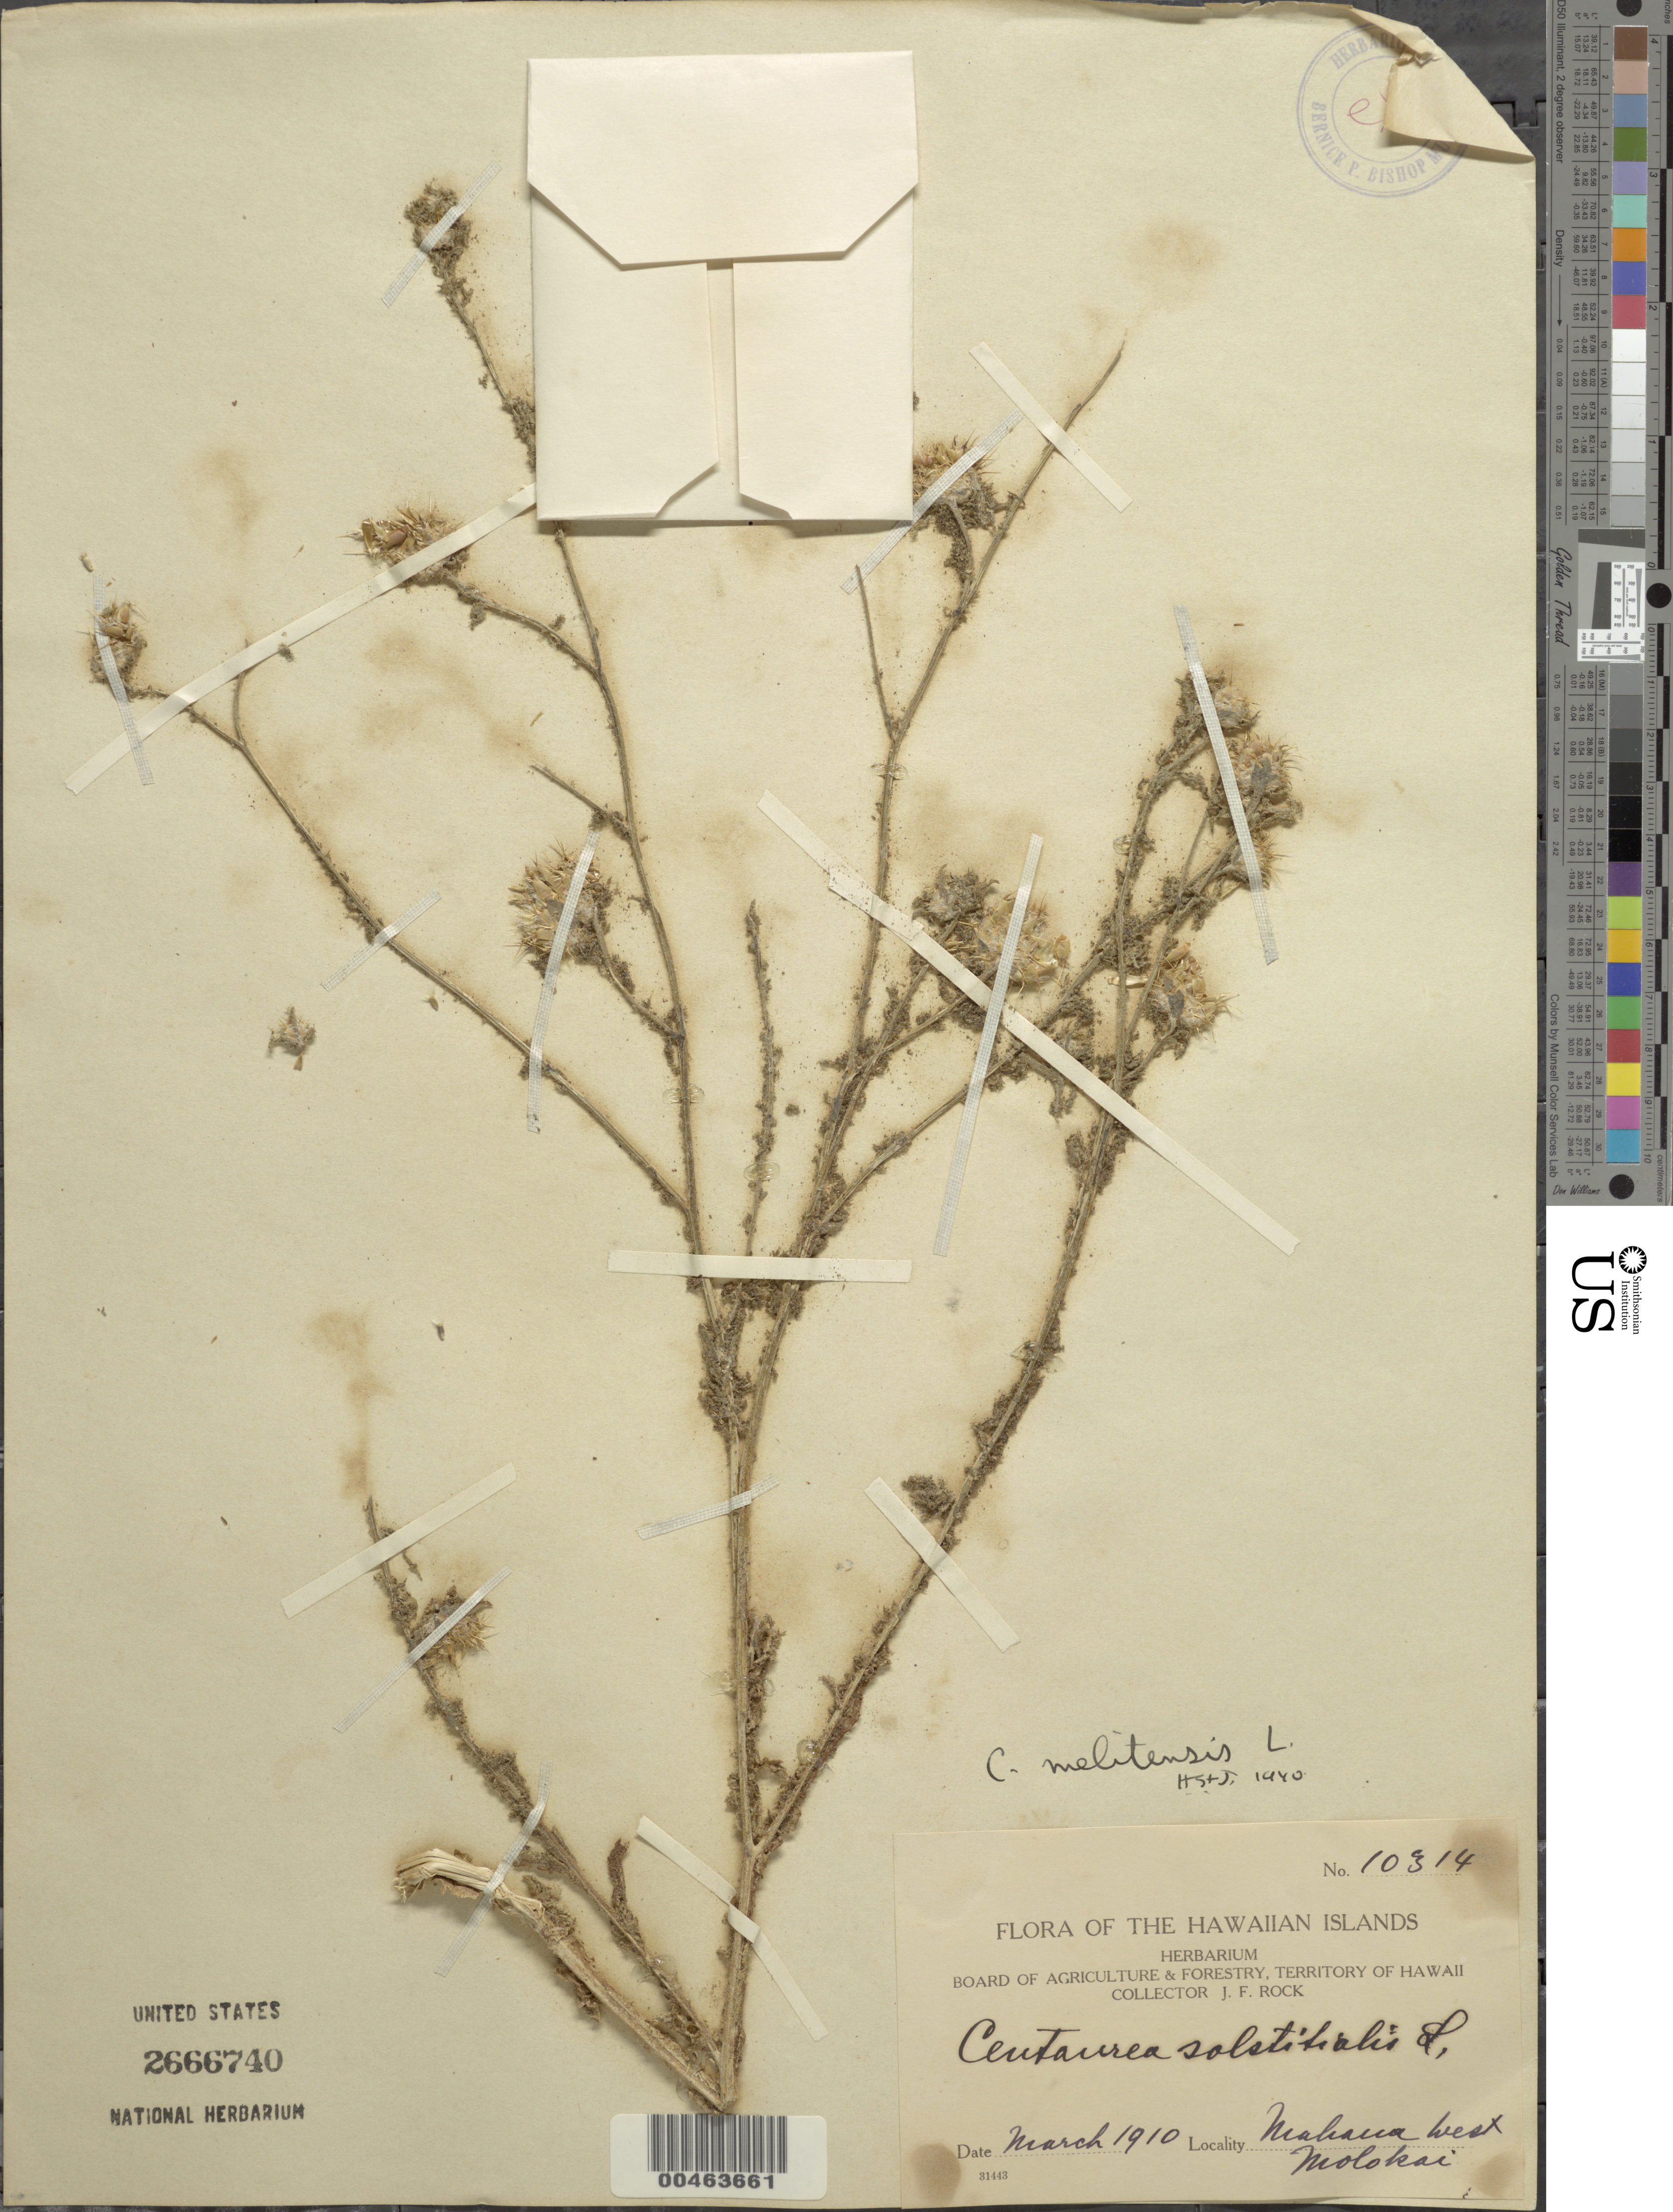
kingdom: Plantae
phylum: Tracheophyta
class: Magnoliopsida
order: Asterales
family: Asteraceae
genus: Centaurea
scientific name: Centaurea melitensis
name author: L.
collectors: J. F. Rock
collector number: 10314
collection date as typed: Mar 1910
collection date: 1910-03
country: United States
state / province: Hawaii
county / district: Maui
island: Moloka'i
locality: Mahana West Molokai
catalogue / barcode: US 2666740